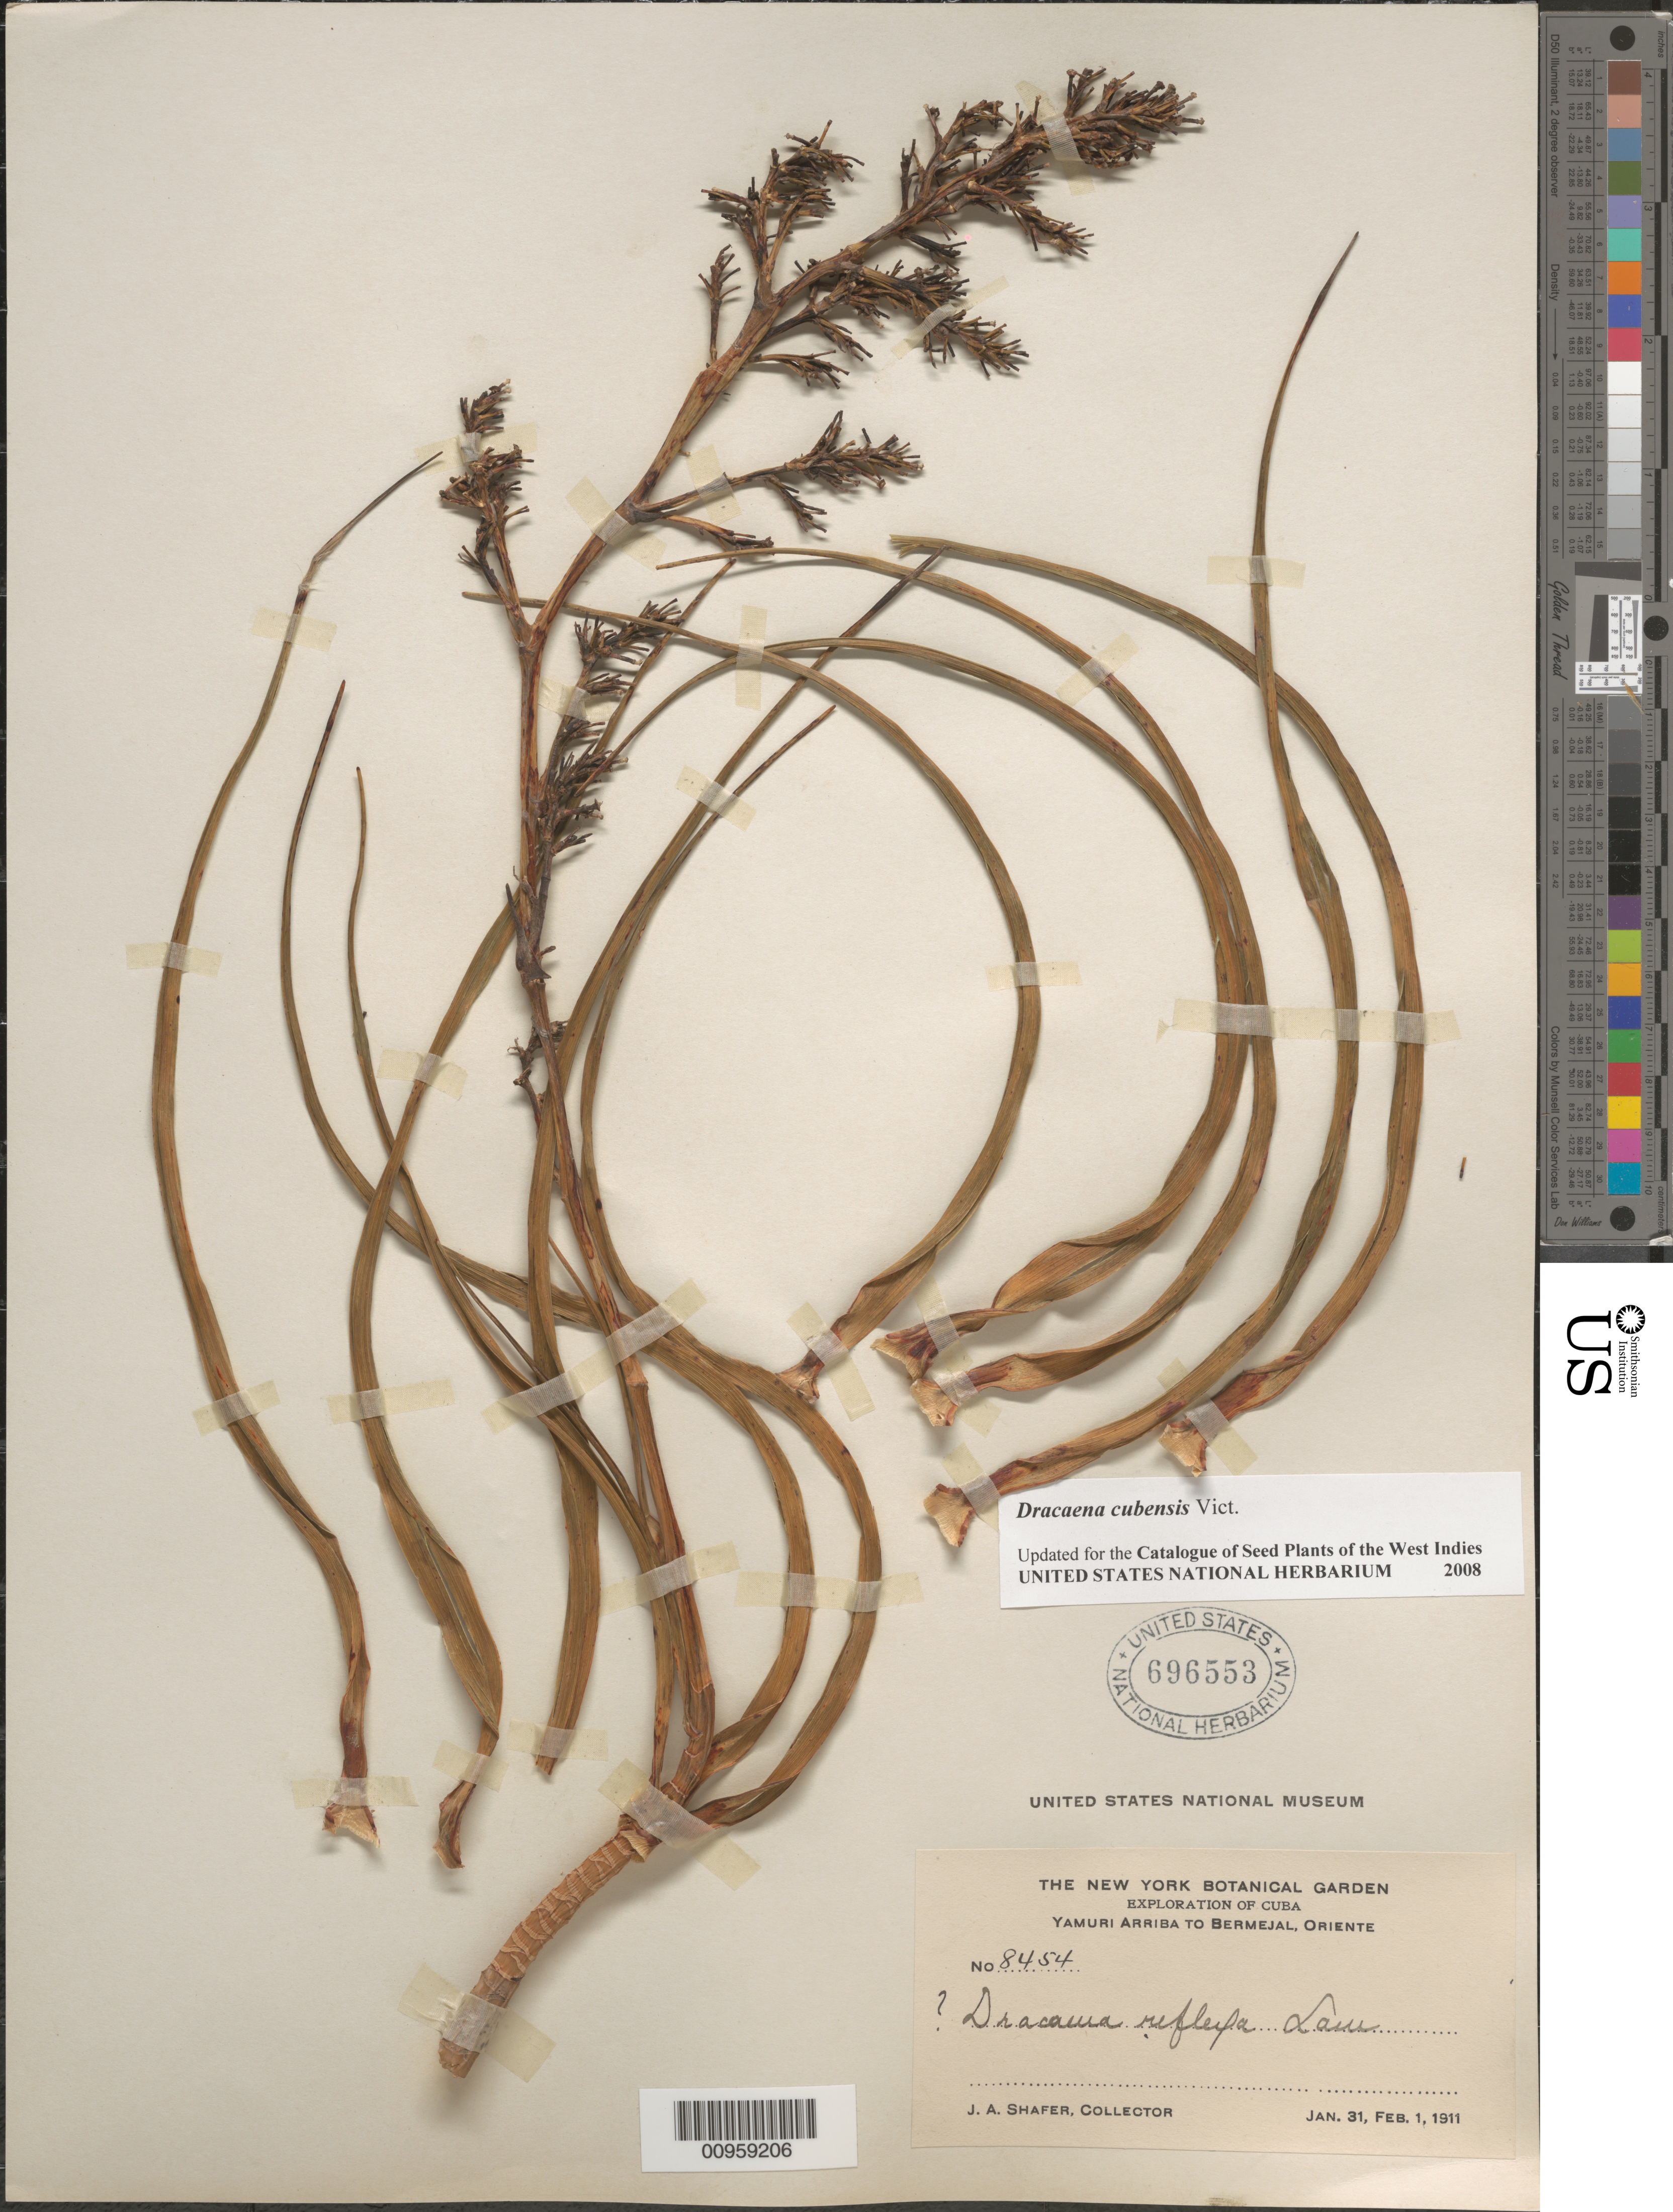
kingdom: Plantae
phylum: Tracheophyta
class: Liliopsida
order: Asparagales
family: Asparagaceae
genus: Dracaena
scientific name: Dracaena cubensis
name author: Vict.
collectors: J. A. Shafer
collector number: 8454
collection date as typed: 31 Jan 1911 to 01 Feb 1911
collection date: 1911-01-31/1911-02-01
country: Cuba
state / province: Oriente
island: Cuba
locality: Yamuri Arriba to Bermejal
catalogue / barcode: US 696553